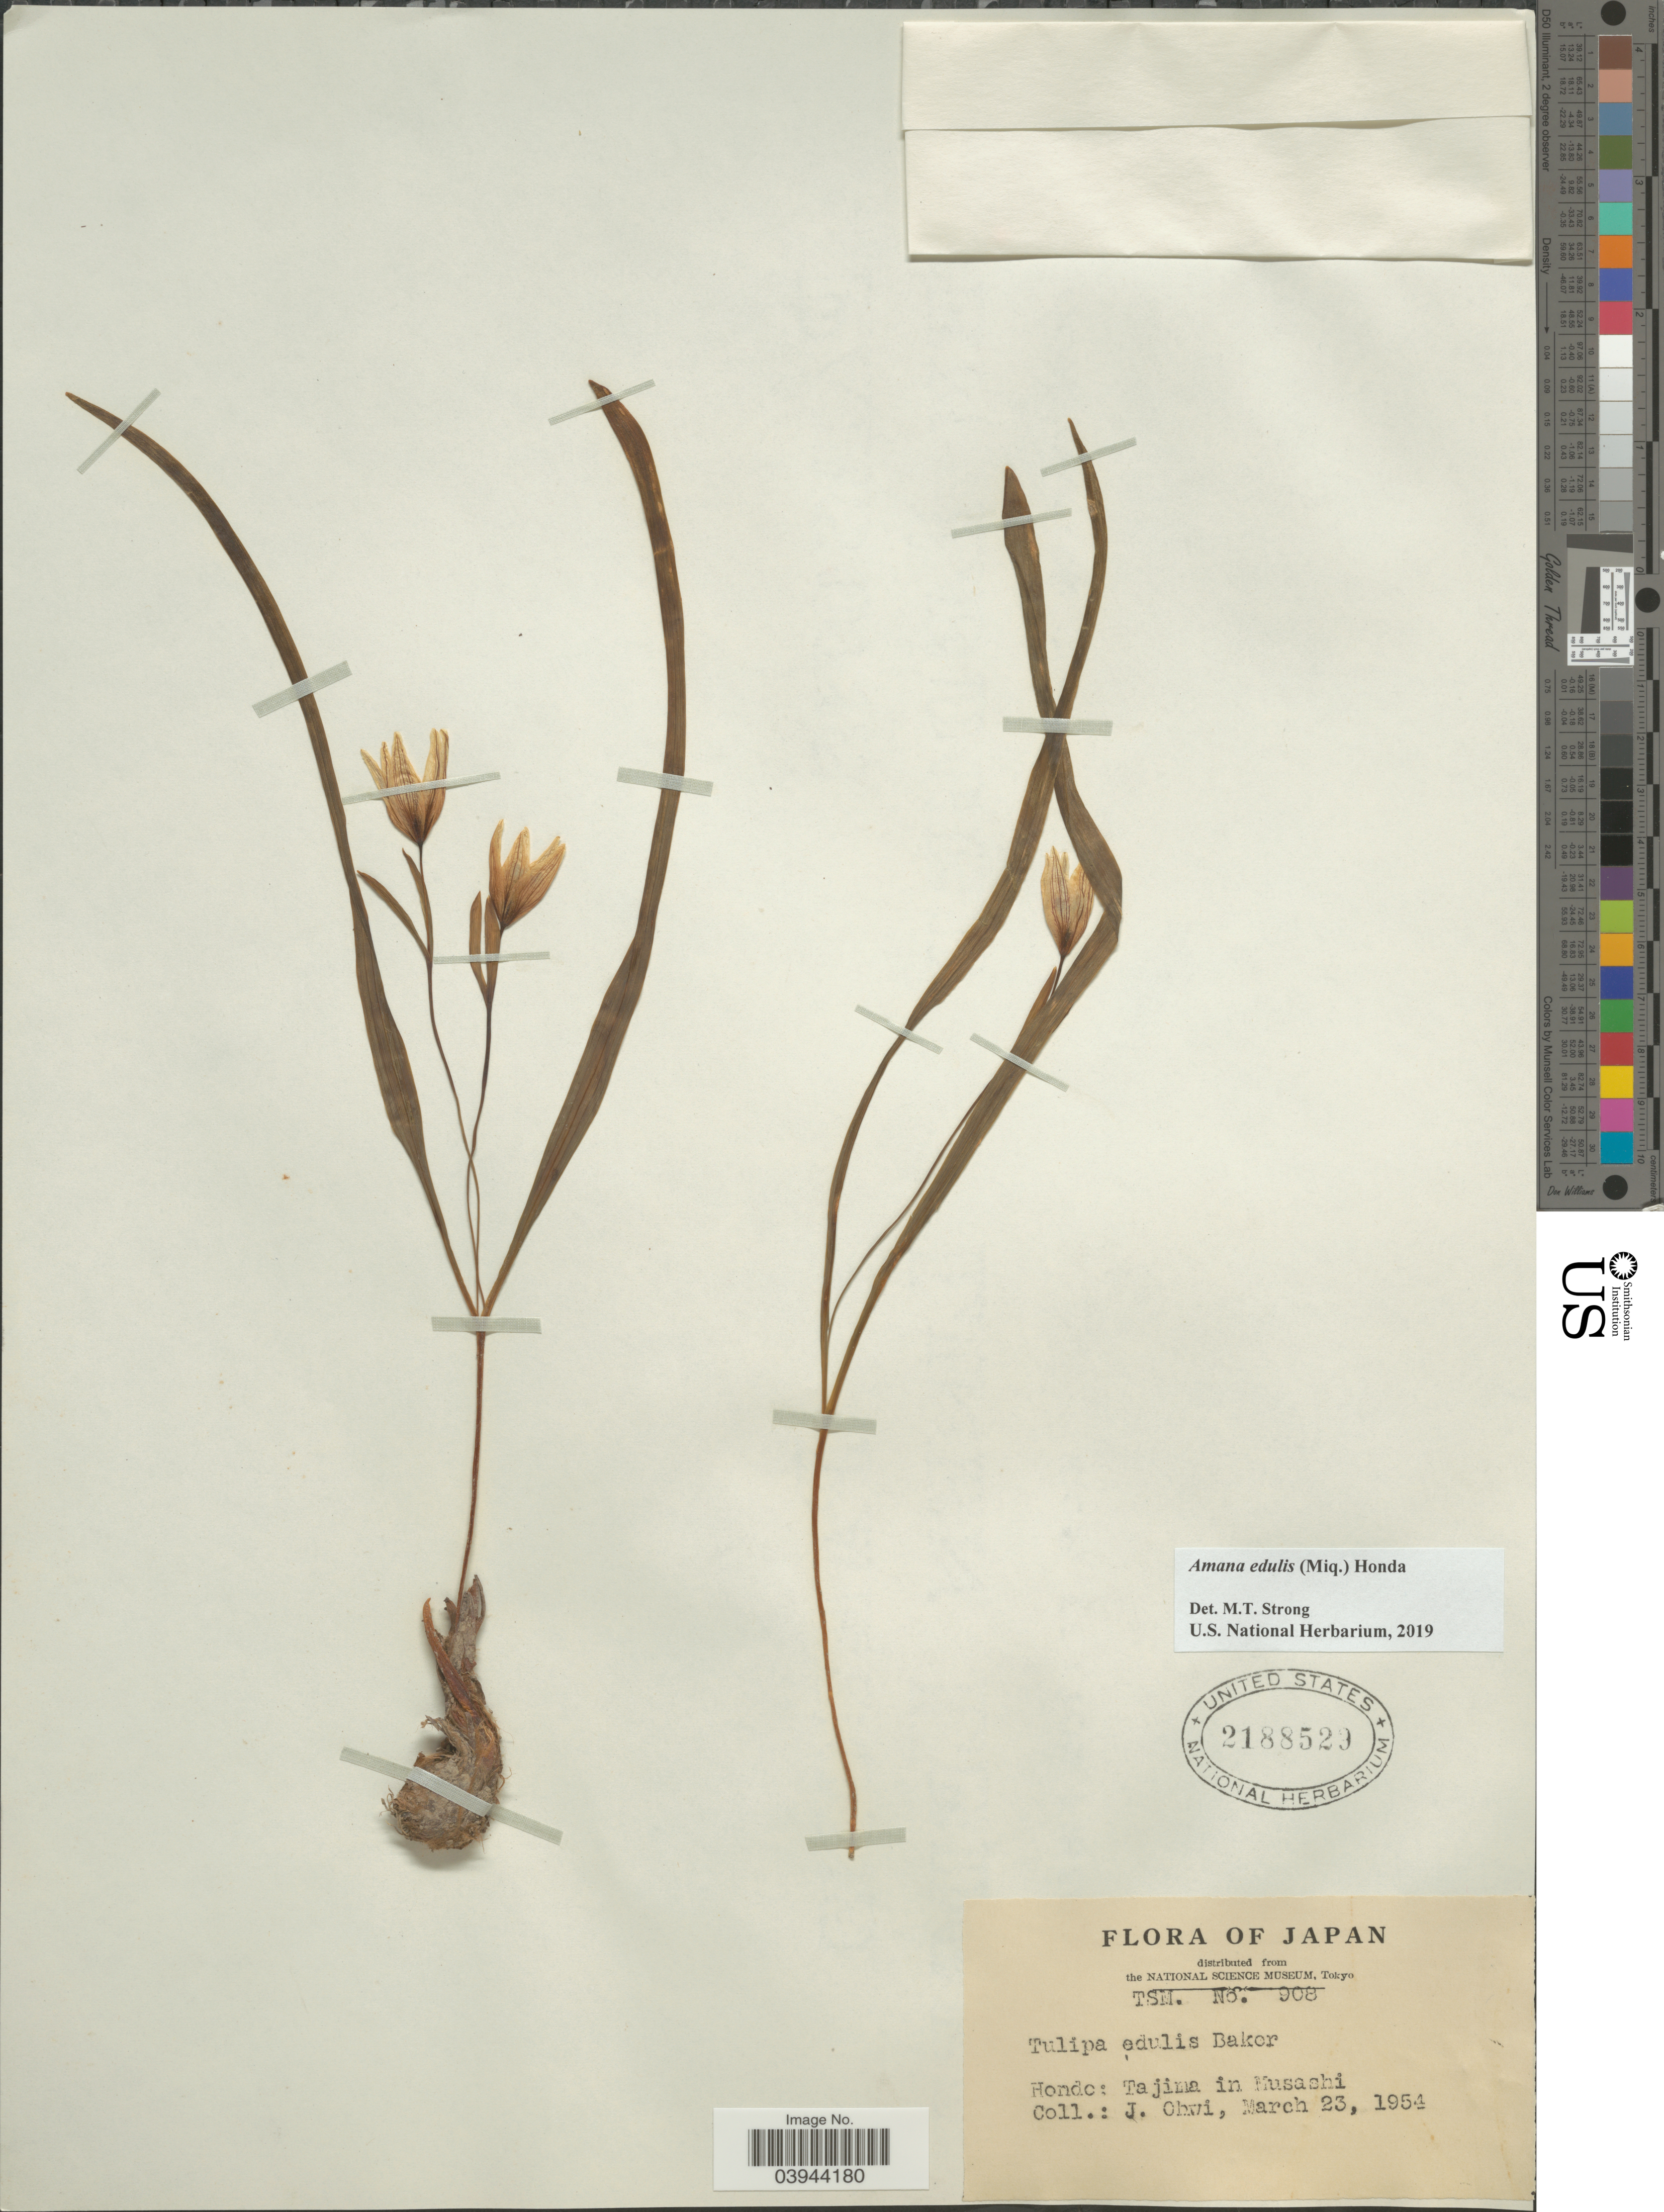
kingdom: Plantae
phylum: Tracheophyta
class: Liliopsida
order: Liliales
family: Liliaceae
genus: Amana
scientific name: Amana edulis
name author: (Miq.) Honda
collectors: J. Ohwi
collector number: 908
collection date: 1954-03-23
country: Japan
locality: Hondo: Tajima in Musashi.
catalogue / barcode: US 2188529